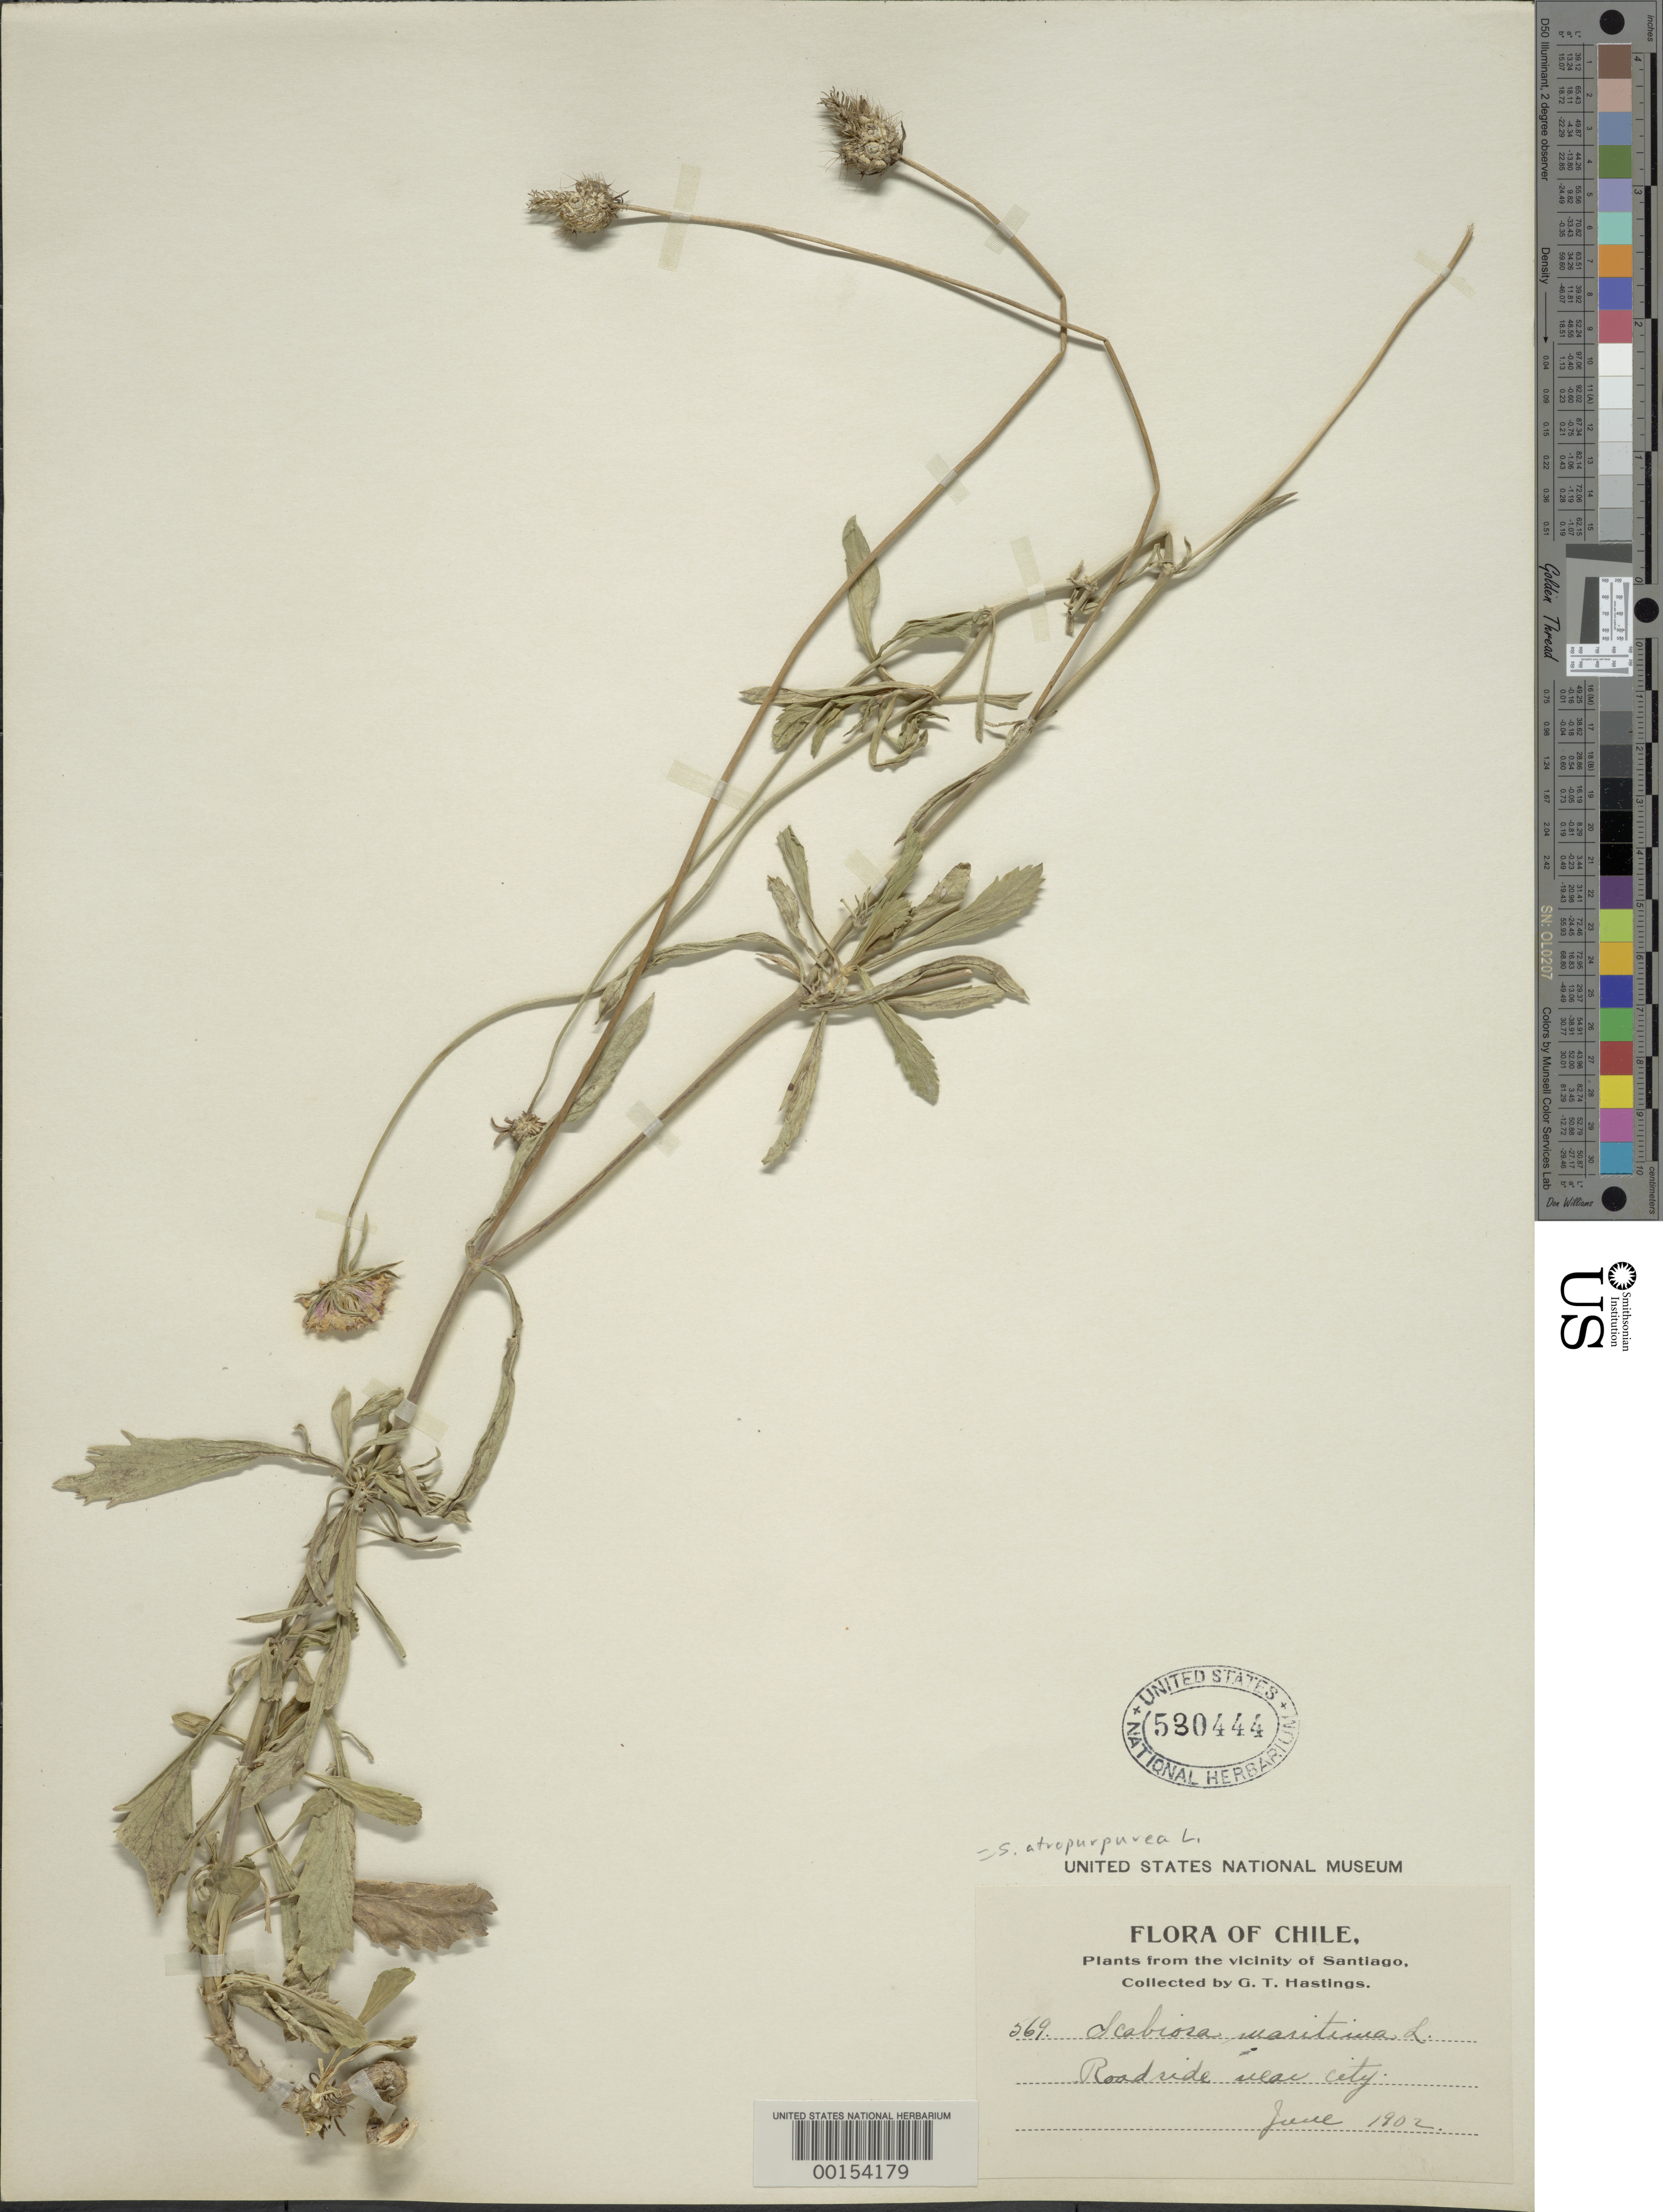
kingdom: Plantae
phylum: Tracheophyta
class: Magnoliopsida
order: Dipsacales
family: Caprifoliaceae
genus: Scabiosa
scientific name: Scabiosa atropurpurea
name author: L.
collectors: G. Hastings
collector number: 269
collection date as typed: Jun 1902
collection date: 1902-06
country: Chile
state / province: Región Metropolitana (RM)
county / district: Santiago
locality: Santiago, near city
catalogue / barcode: US 580444